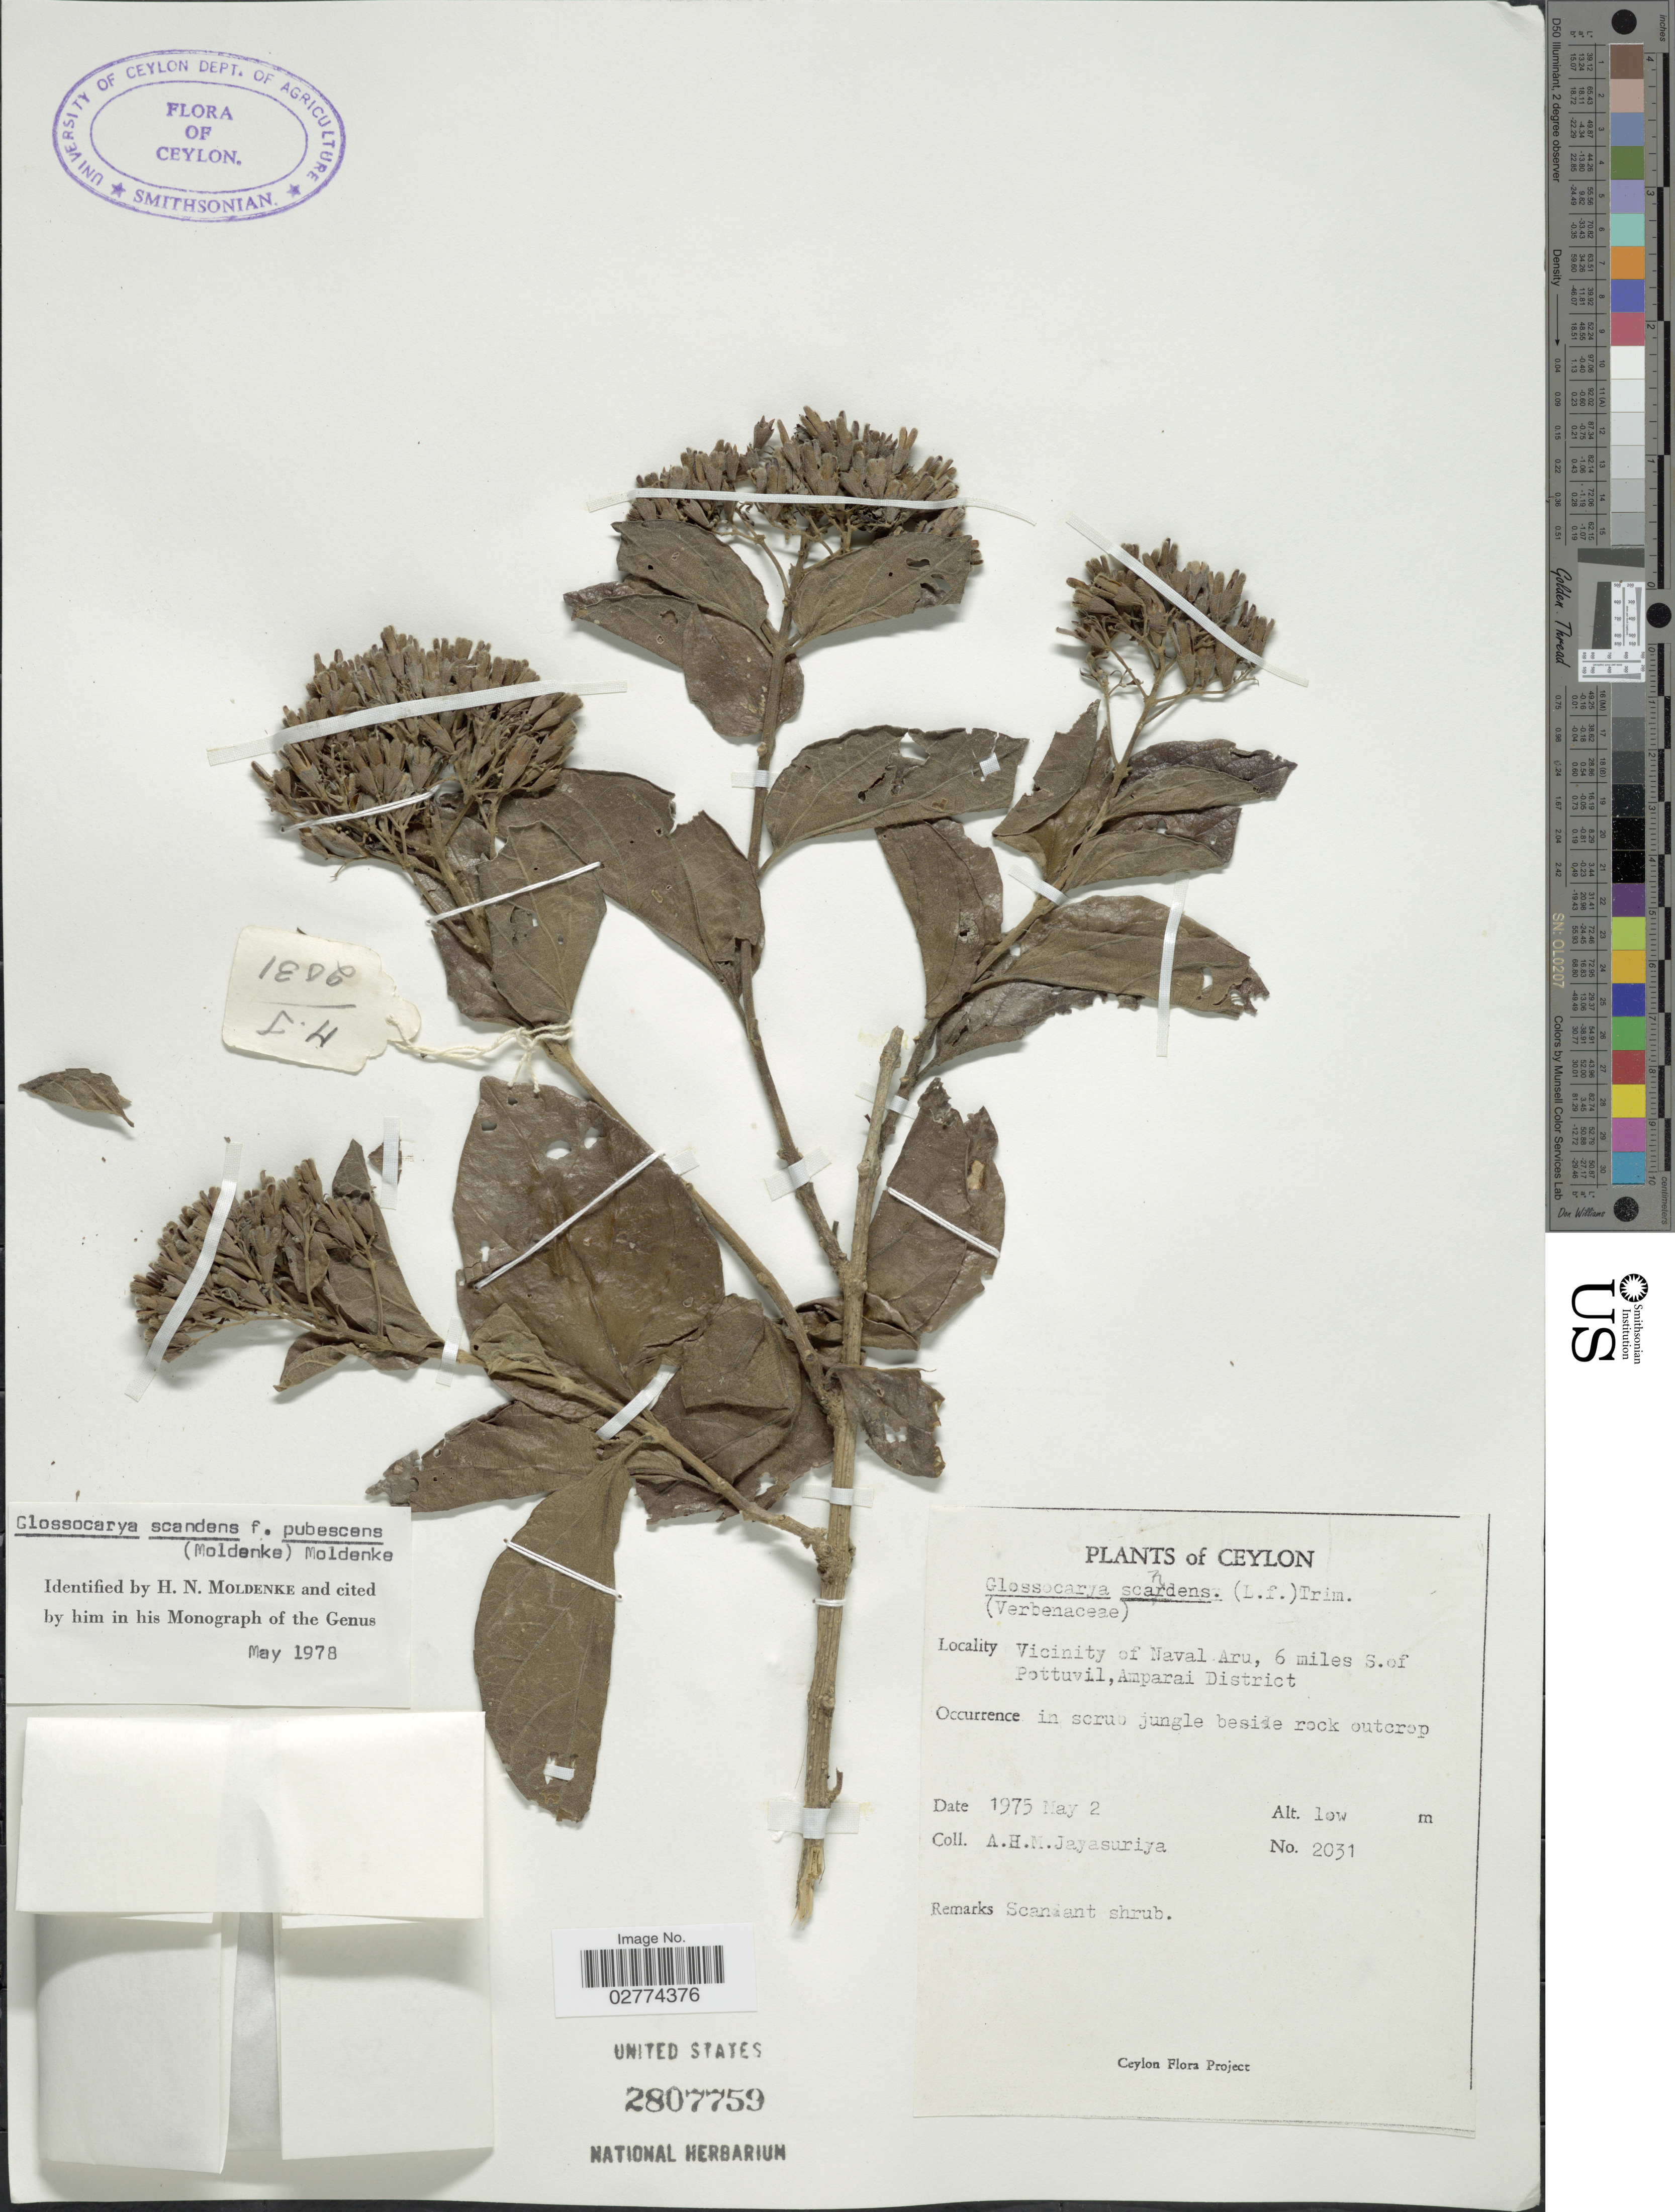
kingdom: Plantae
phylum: Tracheophyta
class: Magnoliopsida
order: Lamiales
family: Lamiaceae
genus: Glossocarya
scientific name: Glossocarya scandens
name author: (L. f.) Trimen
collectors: A. H. Jayasuriya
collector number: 2031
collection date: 1975-05-02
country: Sri Lanka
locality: Ceylon. Vicinity of Naval Aru, 6 miles S. of Pottuvil, Amparai District.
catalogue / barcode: US 2807759